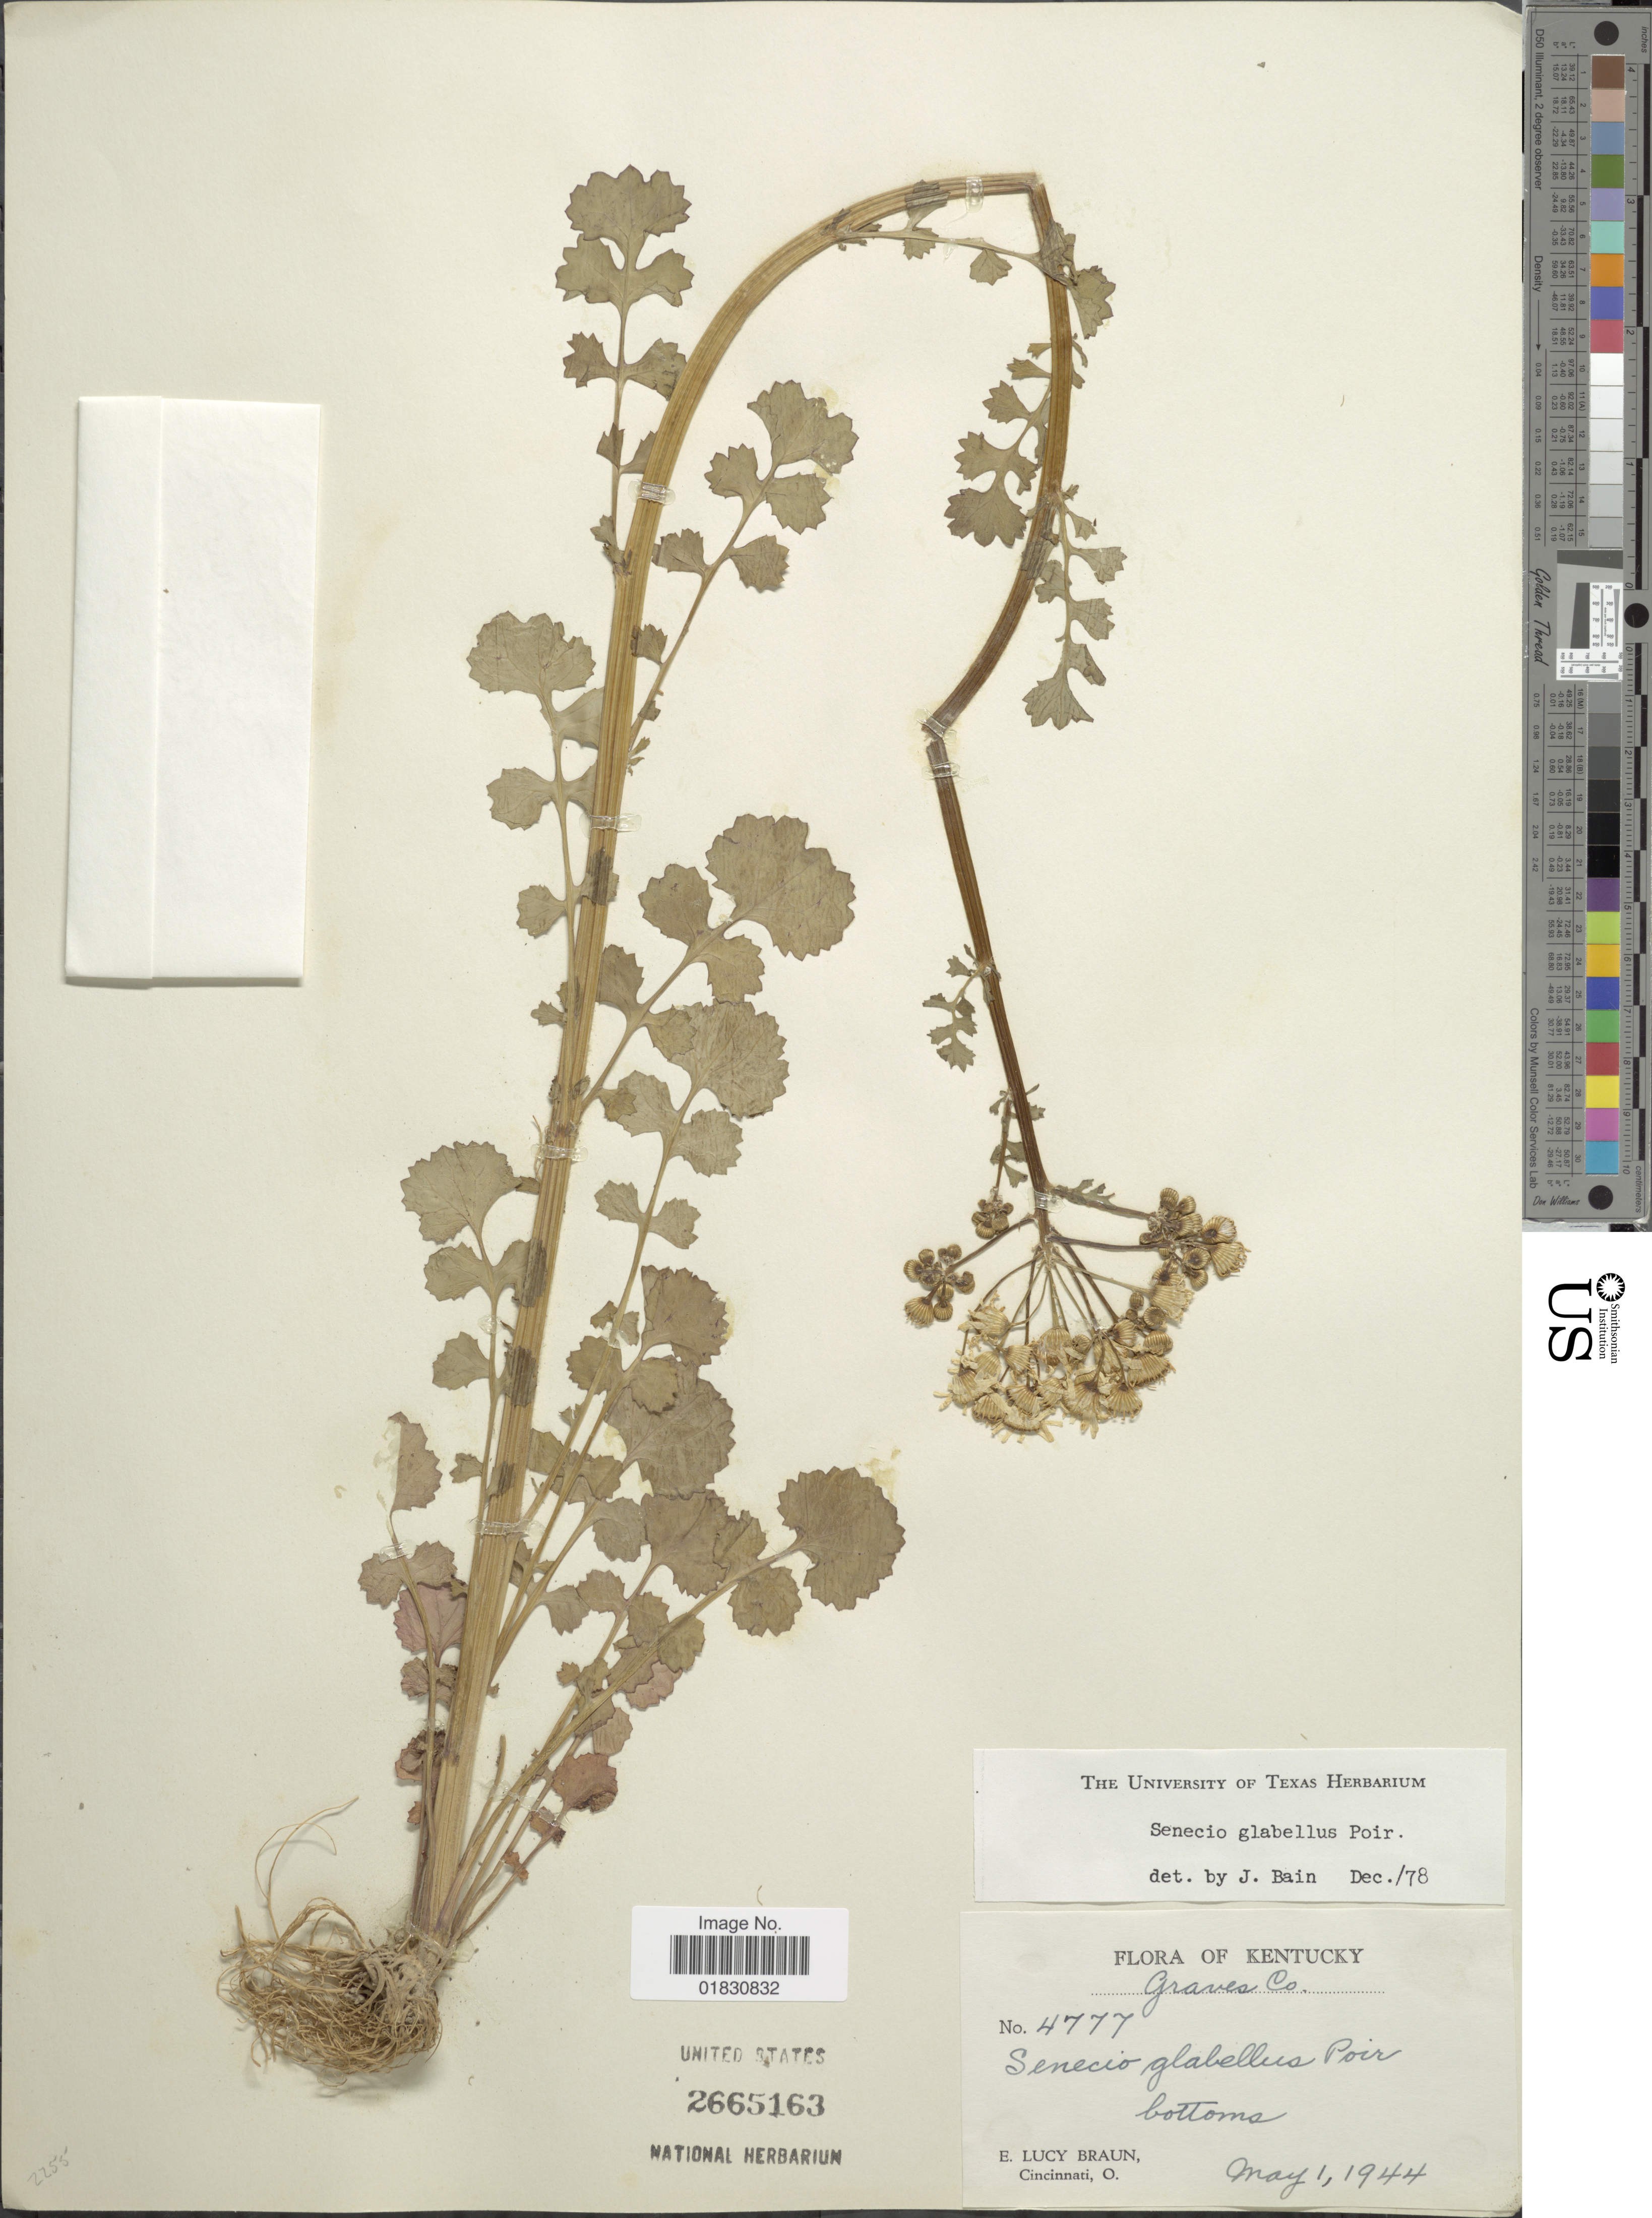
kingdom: Plantae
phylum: Tracheophyta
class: Magnoliopsida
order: Asterales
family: Asteraceae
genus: Packera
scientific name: Packera glabella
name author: (Poir.) C. Jeffrey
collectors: E. L. Braun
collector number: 4777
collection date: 1944-05-01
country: United States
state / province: Kentucky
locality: Graves Co.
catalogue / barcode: US 2665163